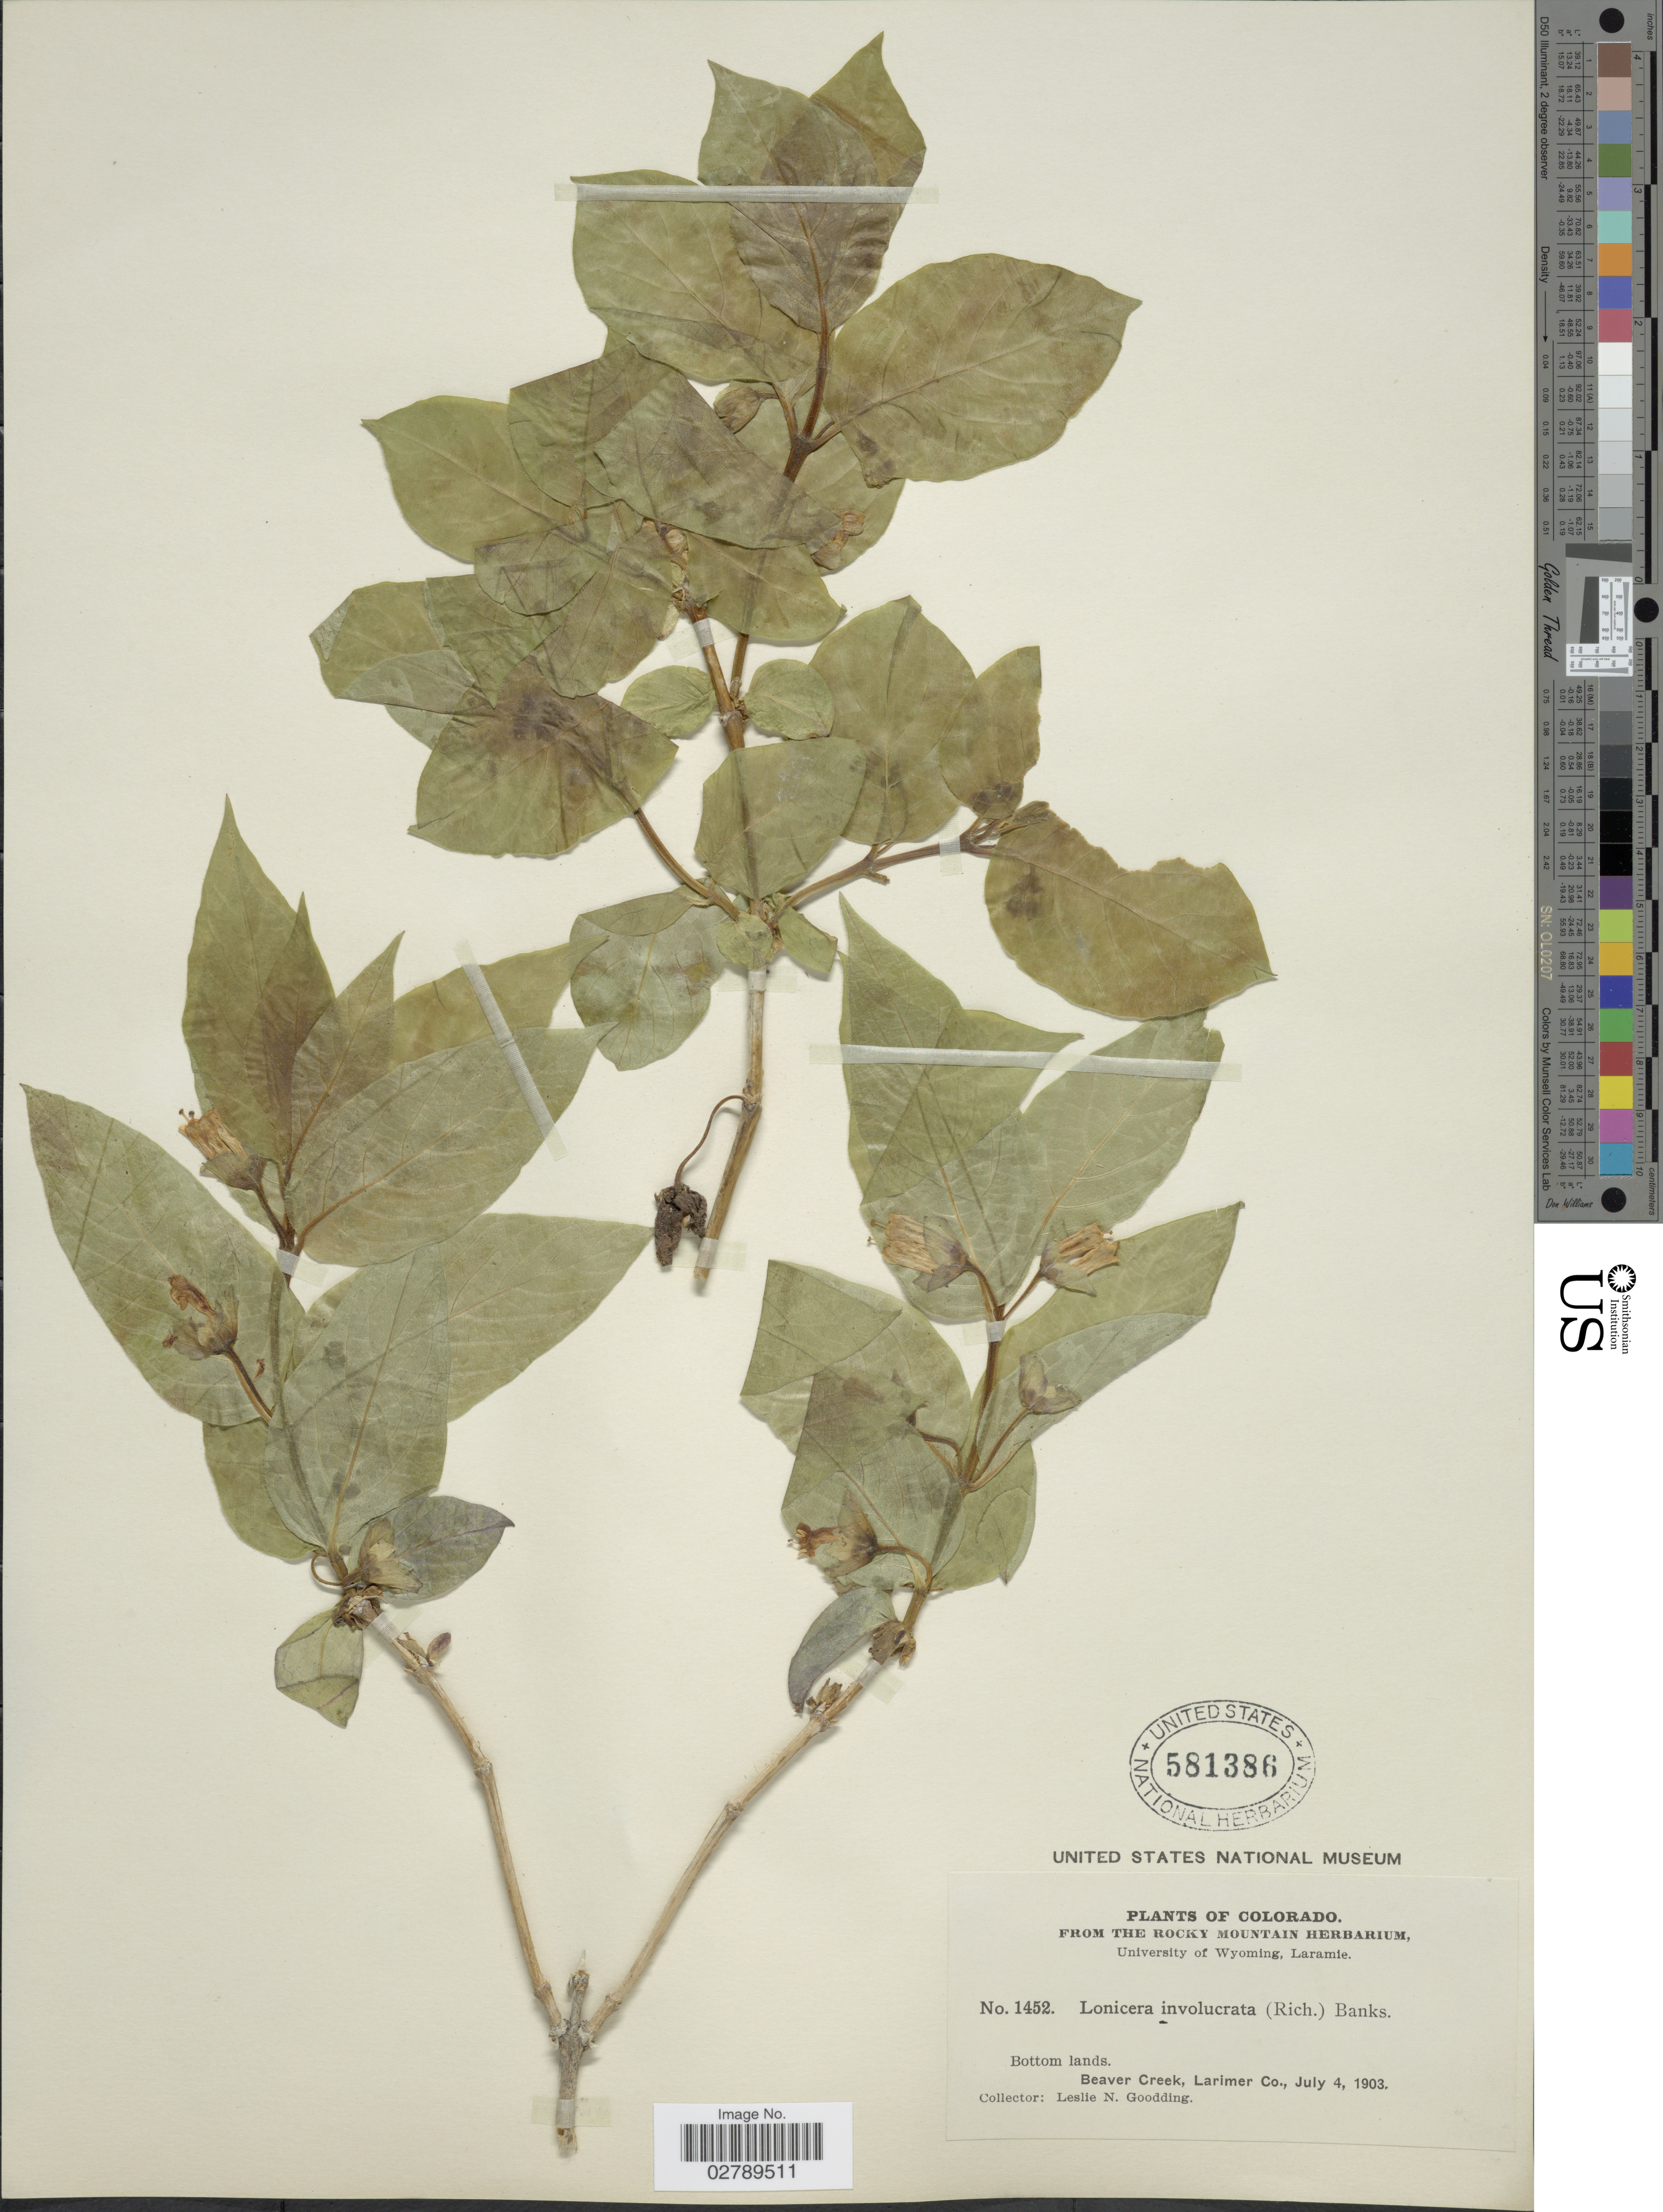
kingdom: Plantae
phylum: Tracheophyta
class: Magnoliopsida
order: Dipsacales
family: Caprifoliaceae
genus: Lonicera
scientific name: Lonicera involucrata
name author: (Richardson) Banks ex Spreng.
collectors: L. N. Goodding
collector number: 1452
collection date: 1903-07-04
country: United States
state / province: Colorado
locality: Beaver Creek, Larimer Co.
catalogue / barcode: US 581386